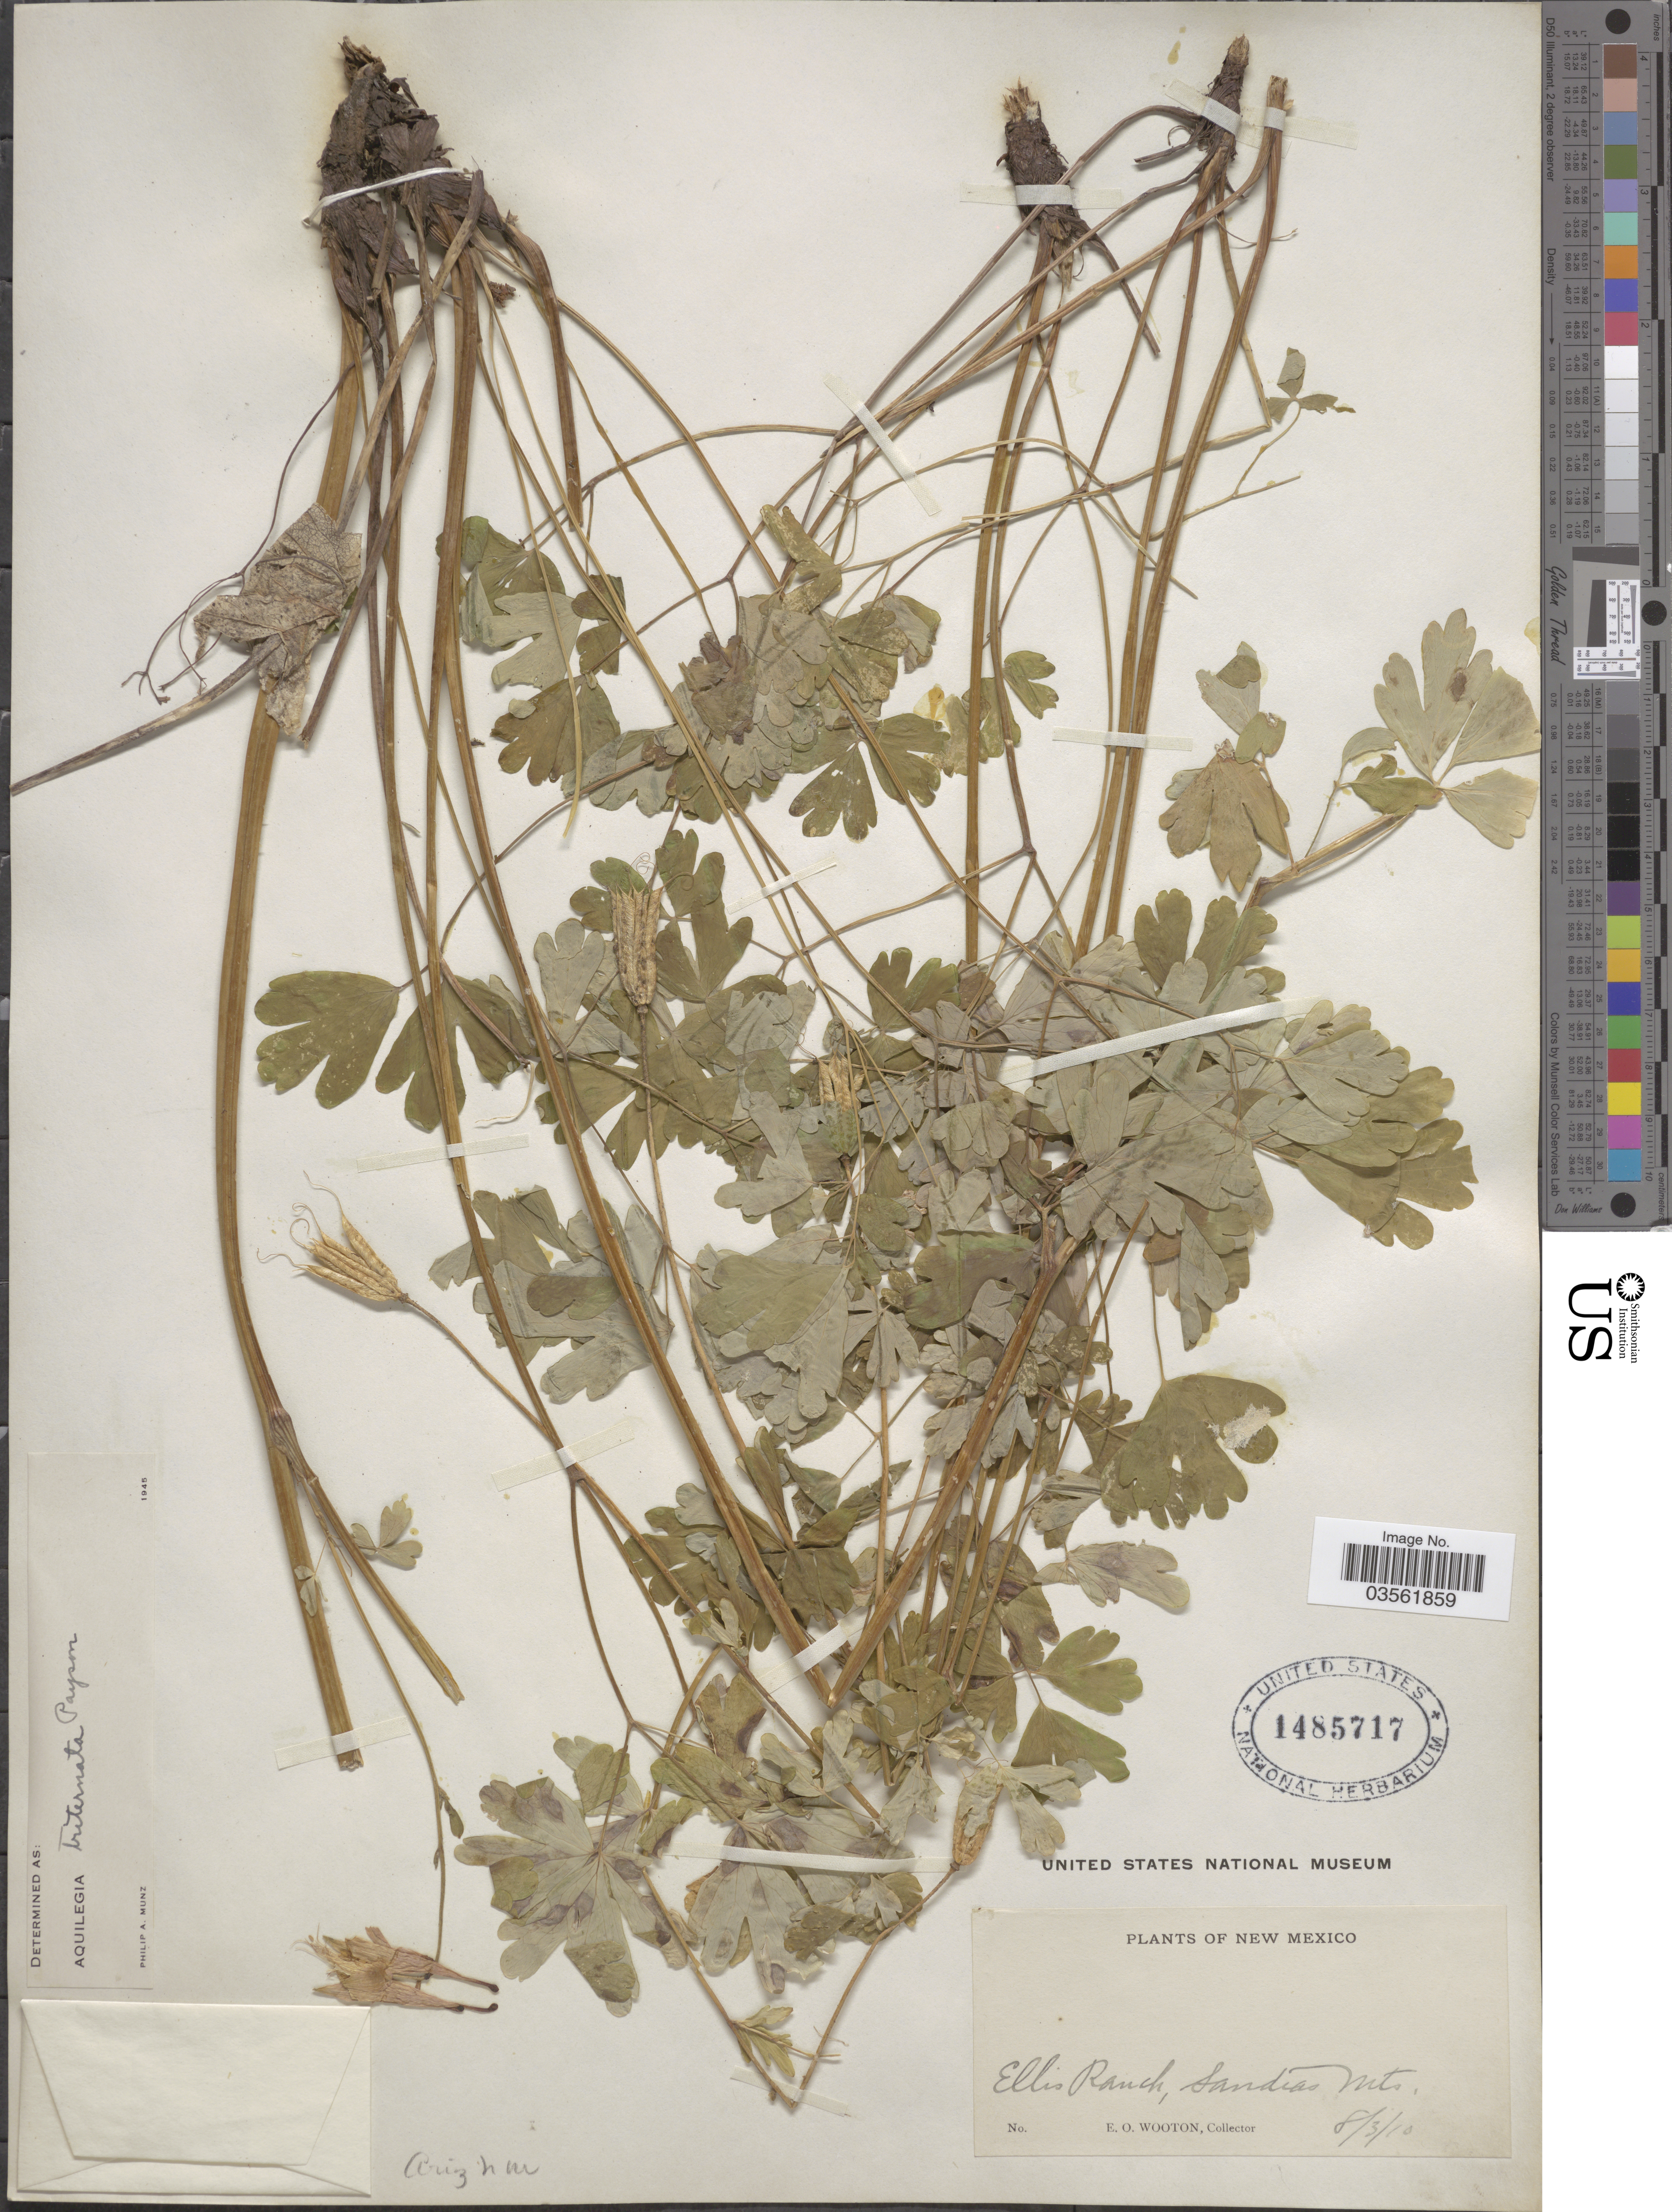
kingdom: Plantae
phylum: Tracheophyta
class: Magnoliopsida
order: Ranunculales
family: Ranunculaceae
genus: Aquilegia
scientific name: Aquilegia triternata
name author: Payson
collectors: E. O. Wooton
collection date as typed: Transcribed d/m/y: 3/8/10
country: United States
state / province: New Mexico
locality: Ellis Ranch, Sandias Mts.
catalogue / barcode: US 1485717